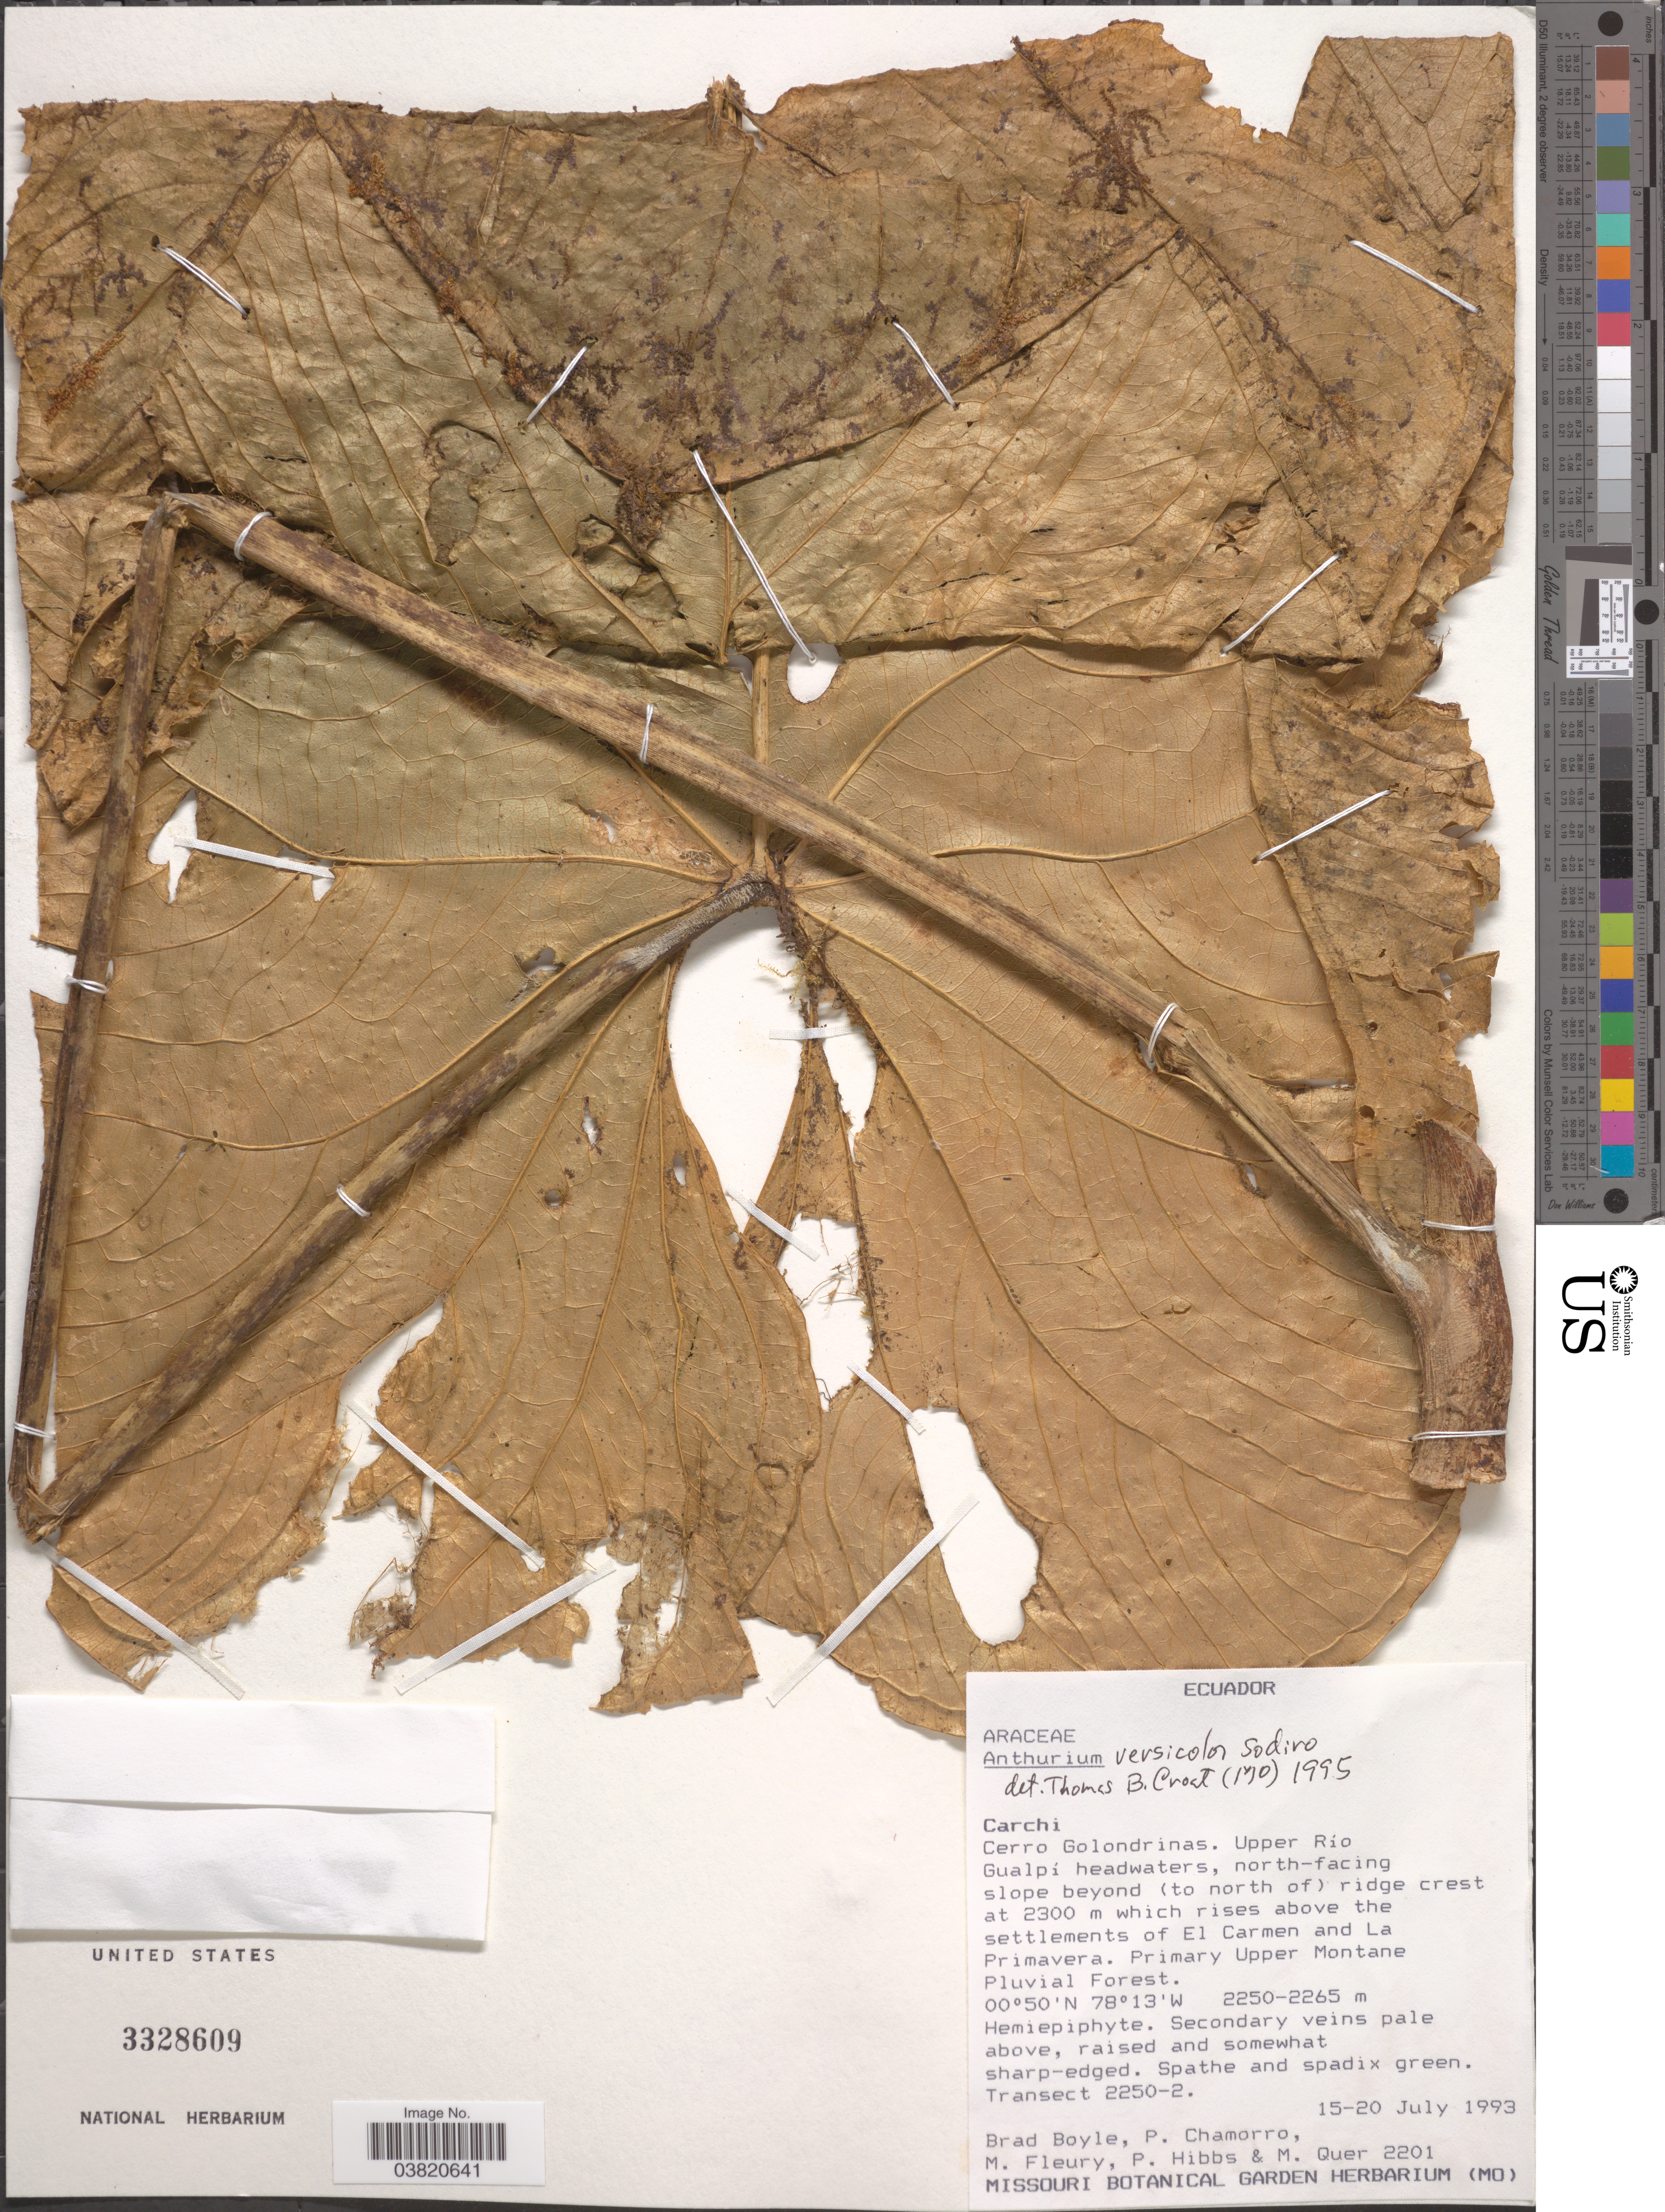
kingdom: Plantae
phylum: Tracheophyta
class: Liliopsida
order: Alismatales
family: Araceae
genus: Anthurium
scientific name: Anthurium versicolor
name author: Sodiro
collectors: B. Boyle, P. Chamorro, M. Fleury, P. Hibbs & M. Quer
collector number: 2201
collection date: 1993-07-15/1993-07-20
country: Ecuador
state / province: Carchi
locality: Cerro Golondrinas. Upper Río Gualpí headwaters, north-facing slope beyond (to north of) ridge crest at 2300 m which rises above the settlements of el Carmen and La Primavera. Primary Upper Montane Pluvial Forest.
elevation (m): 2250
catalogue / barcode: US 3328609